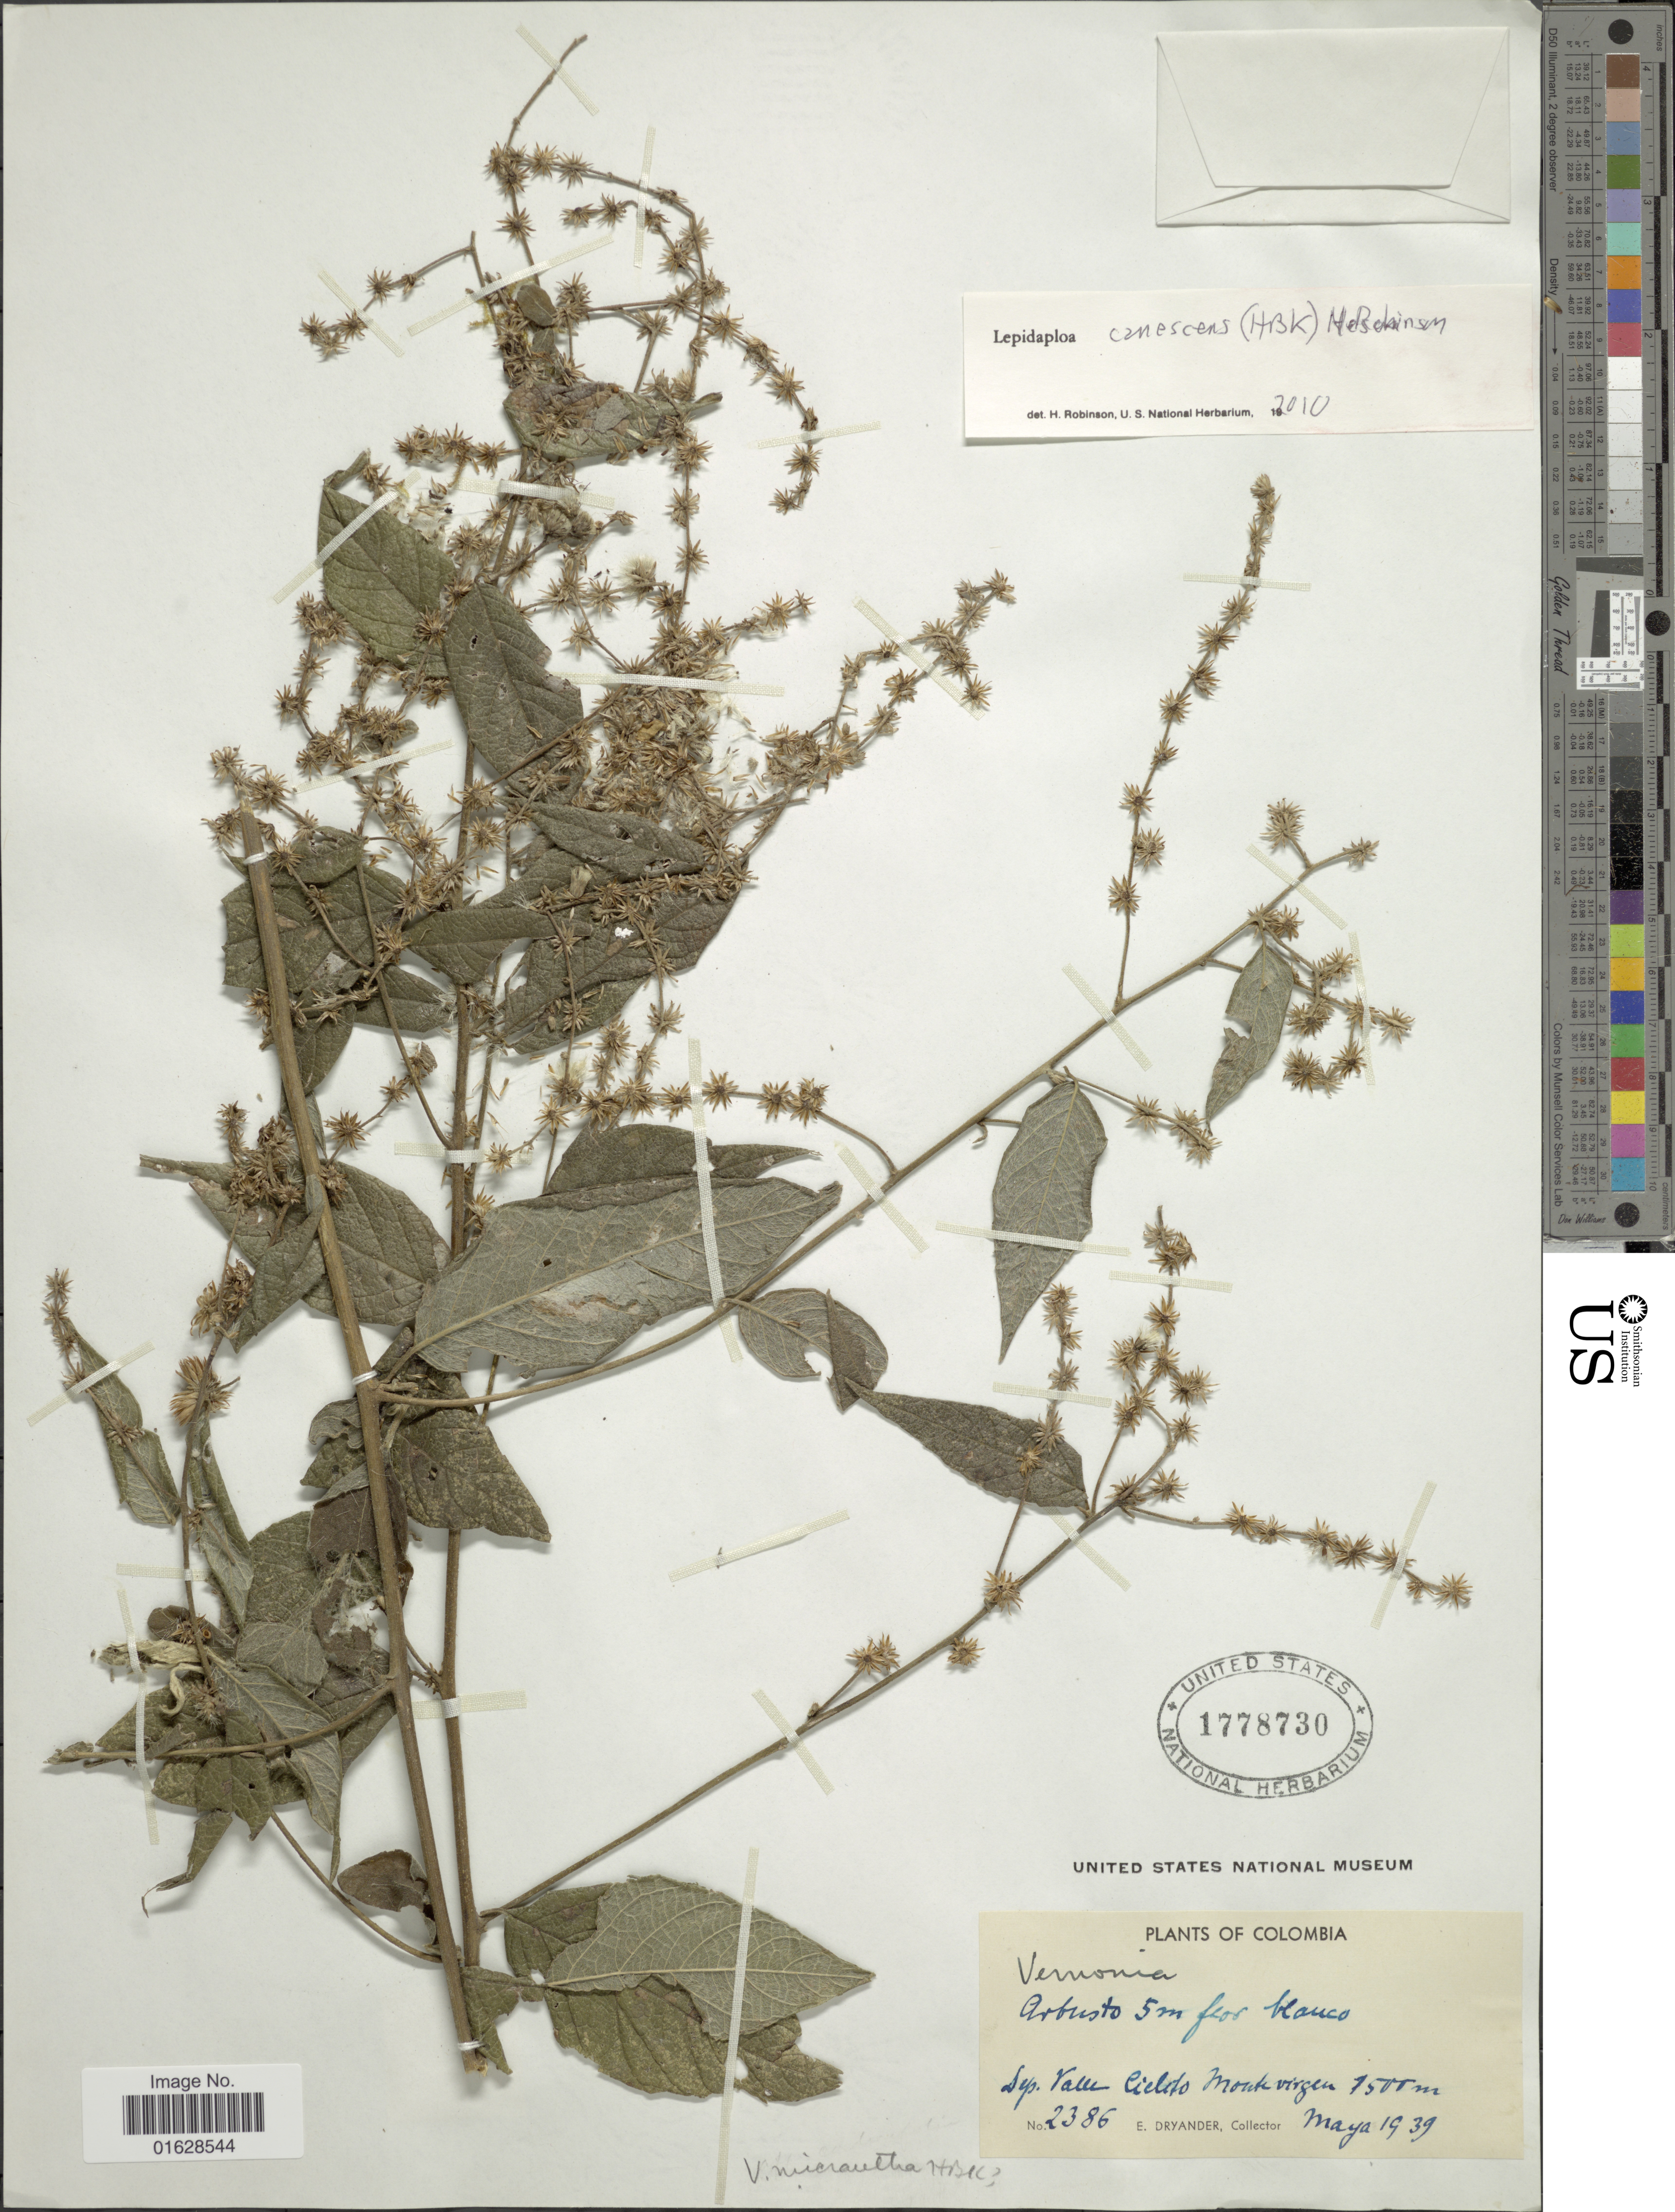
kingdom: Plantae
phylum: Tracheophyta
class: Magnoliopsida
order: Asterales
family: Asteraceae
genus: Lepidaploa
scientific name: Lepidaploa canescens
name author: (Kunth) H. Rob.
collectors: E. Dryander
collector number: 2386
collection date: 1939-05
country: Colombia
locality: Colombia. Dep. Valle Cielito Montevirgen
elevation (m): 7500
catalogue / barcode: US 1778730